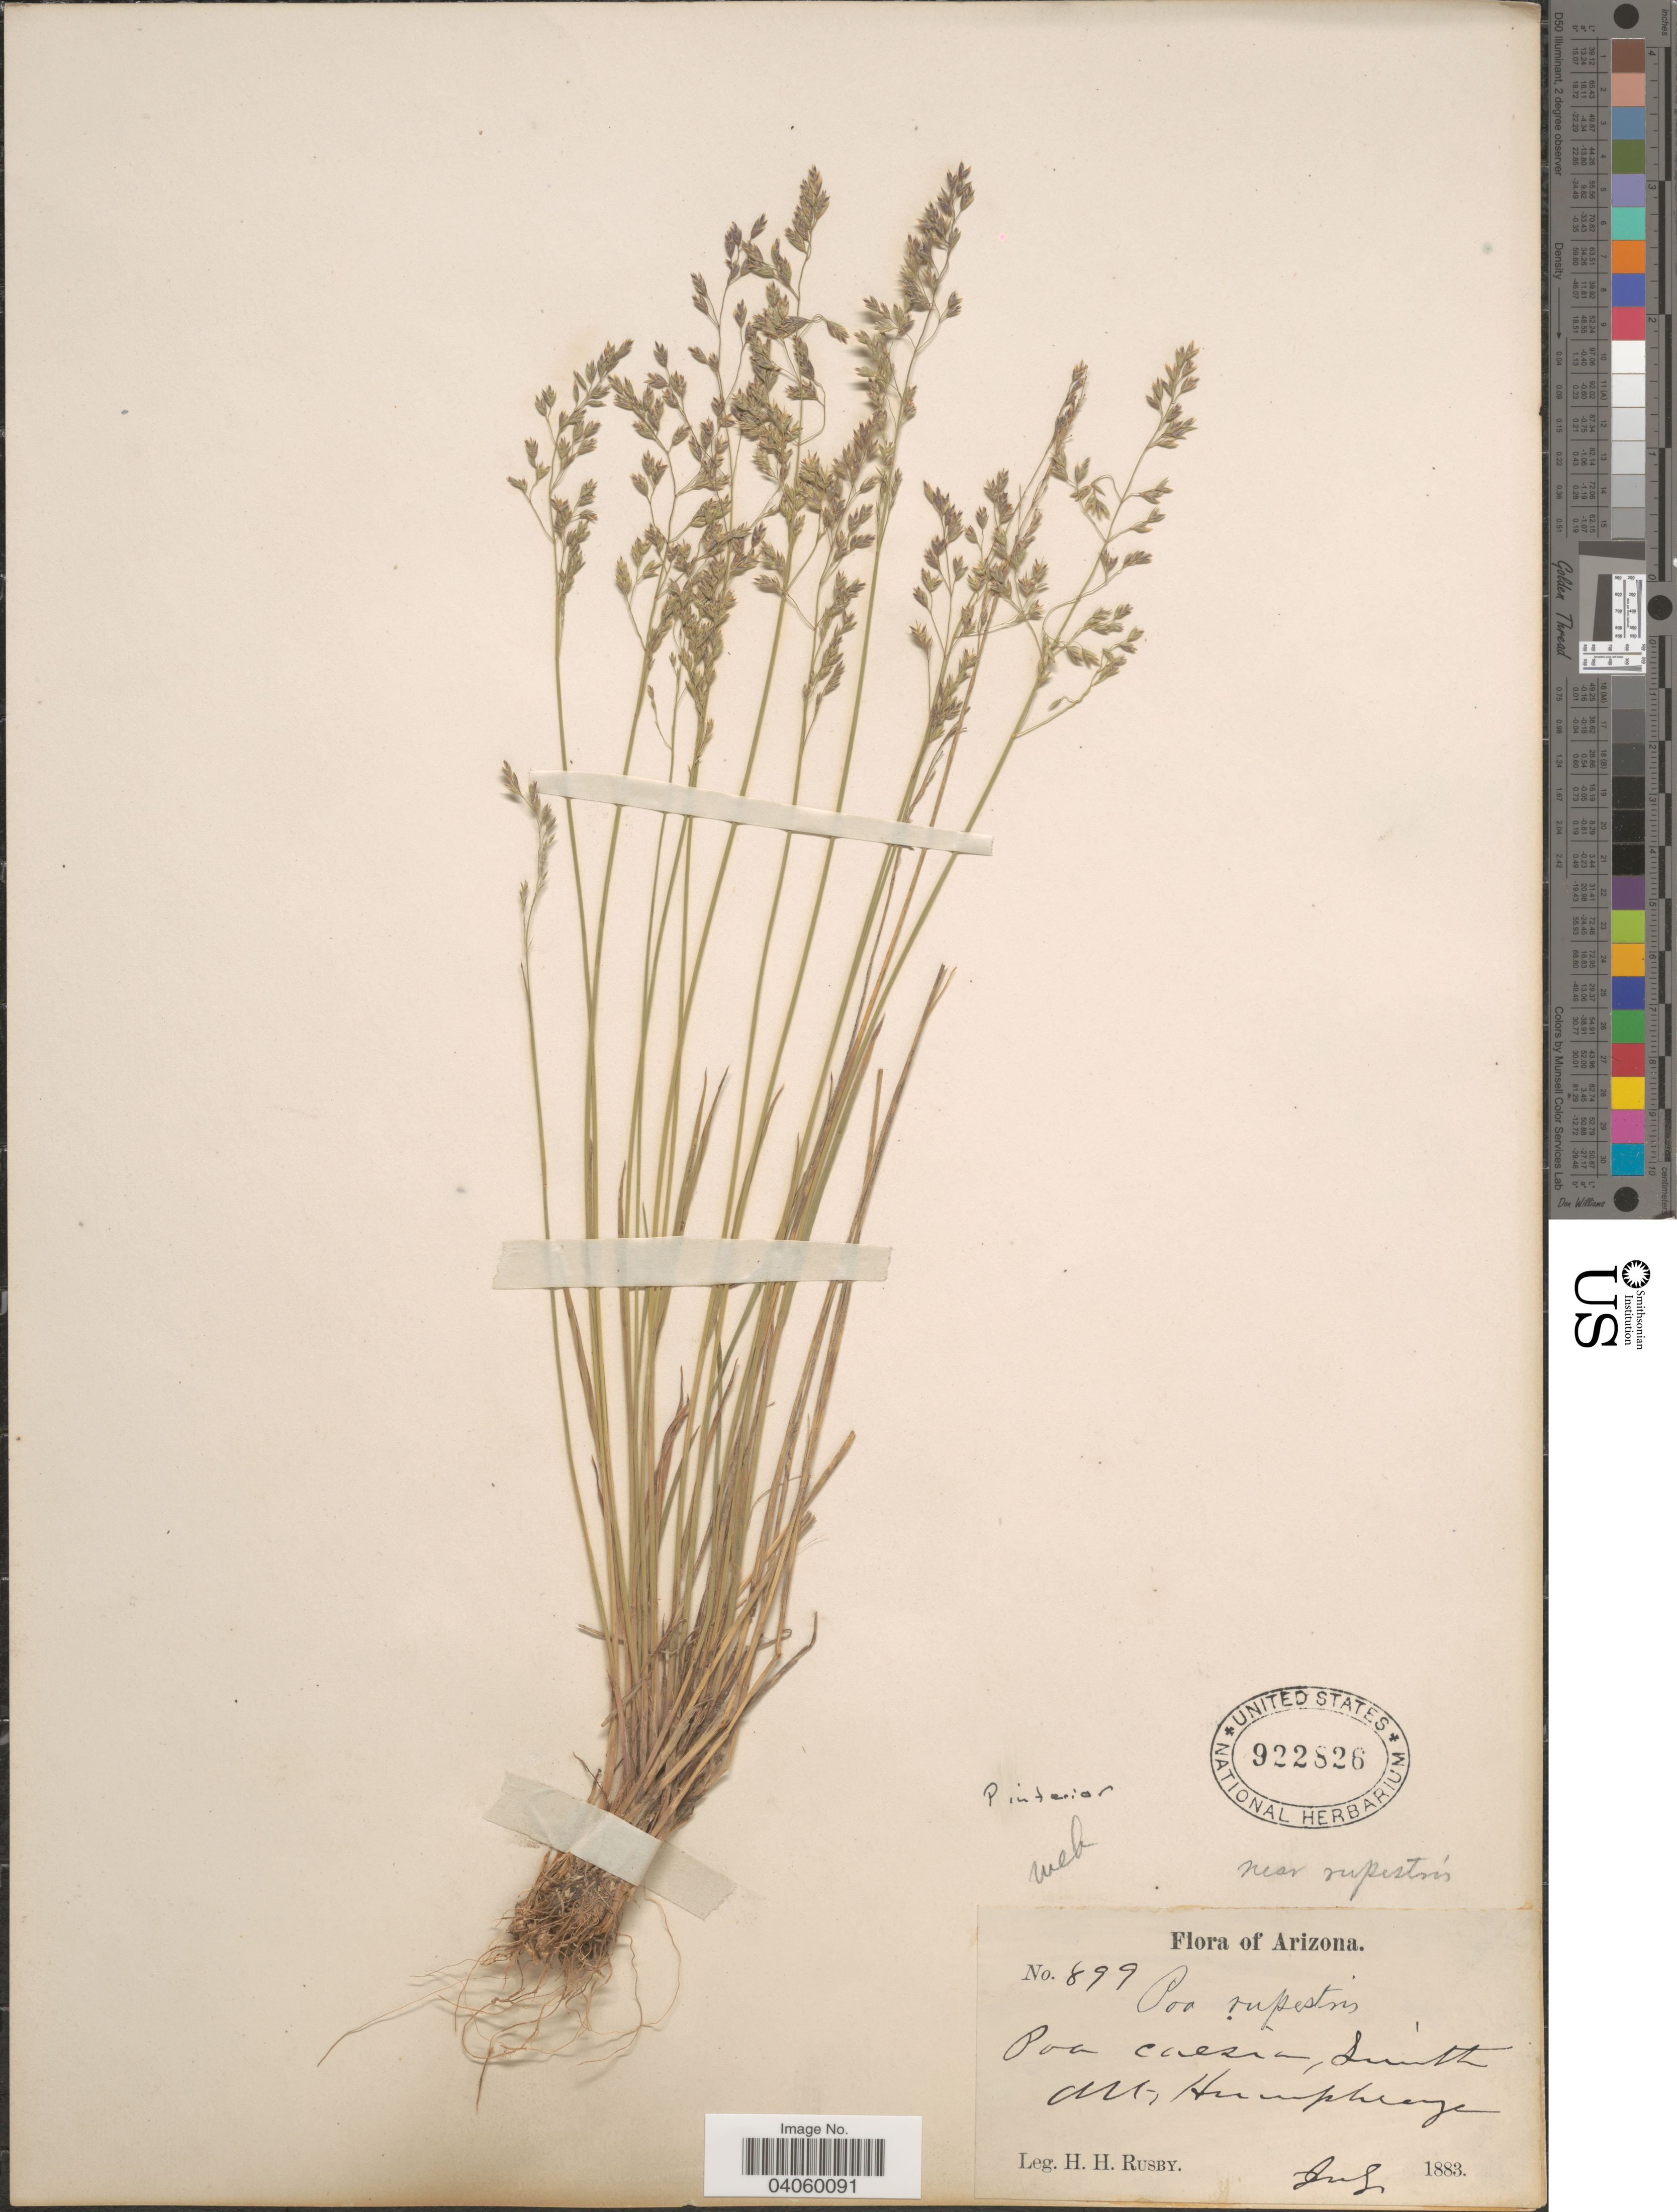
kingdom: Plantae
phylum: Tracheophyta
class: Liliopsida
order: Poales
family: Poaceae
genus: Poa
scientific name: Poa interior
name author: Rydb.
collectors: H. H. Rusby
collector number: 899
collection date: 1883-07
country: United States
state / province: Arizona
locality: Alto Humphreys.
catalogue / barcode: US 922826